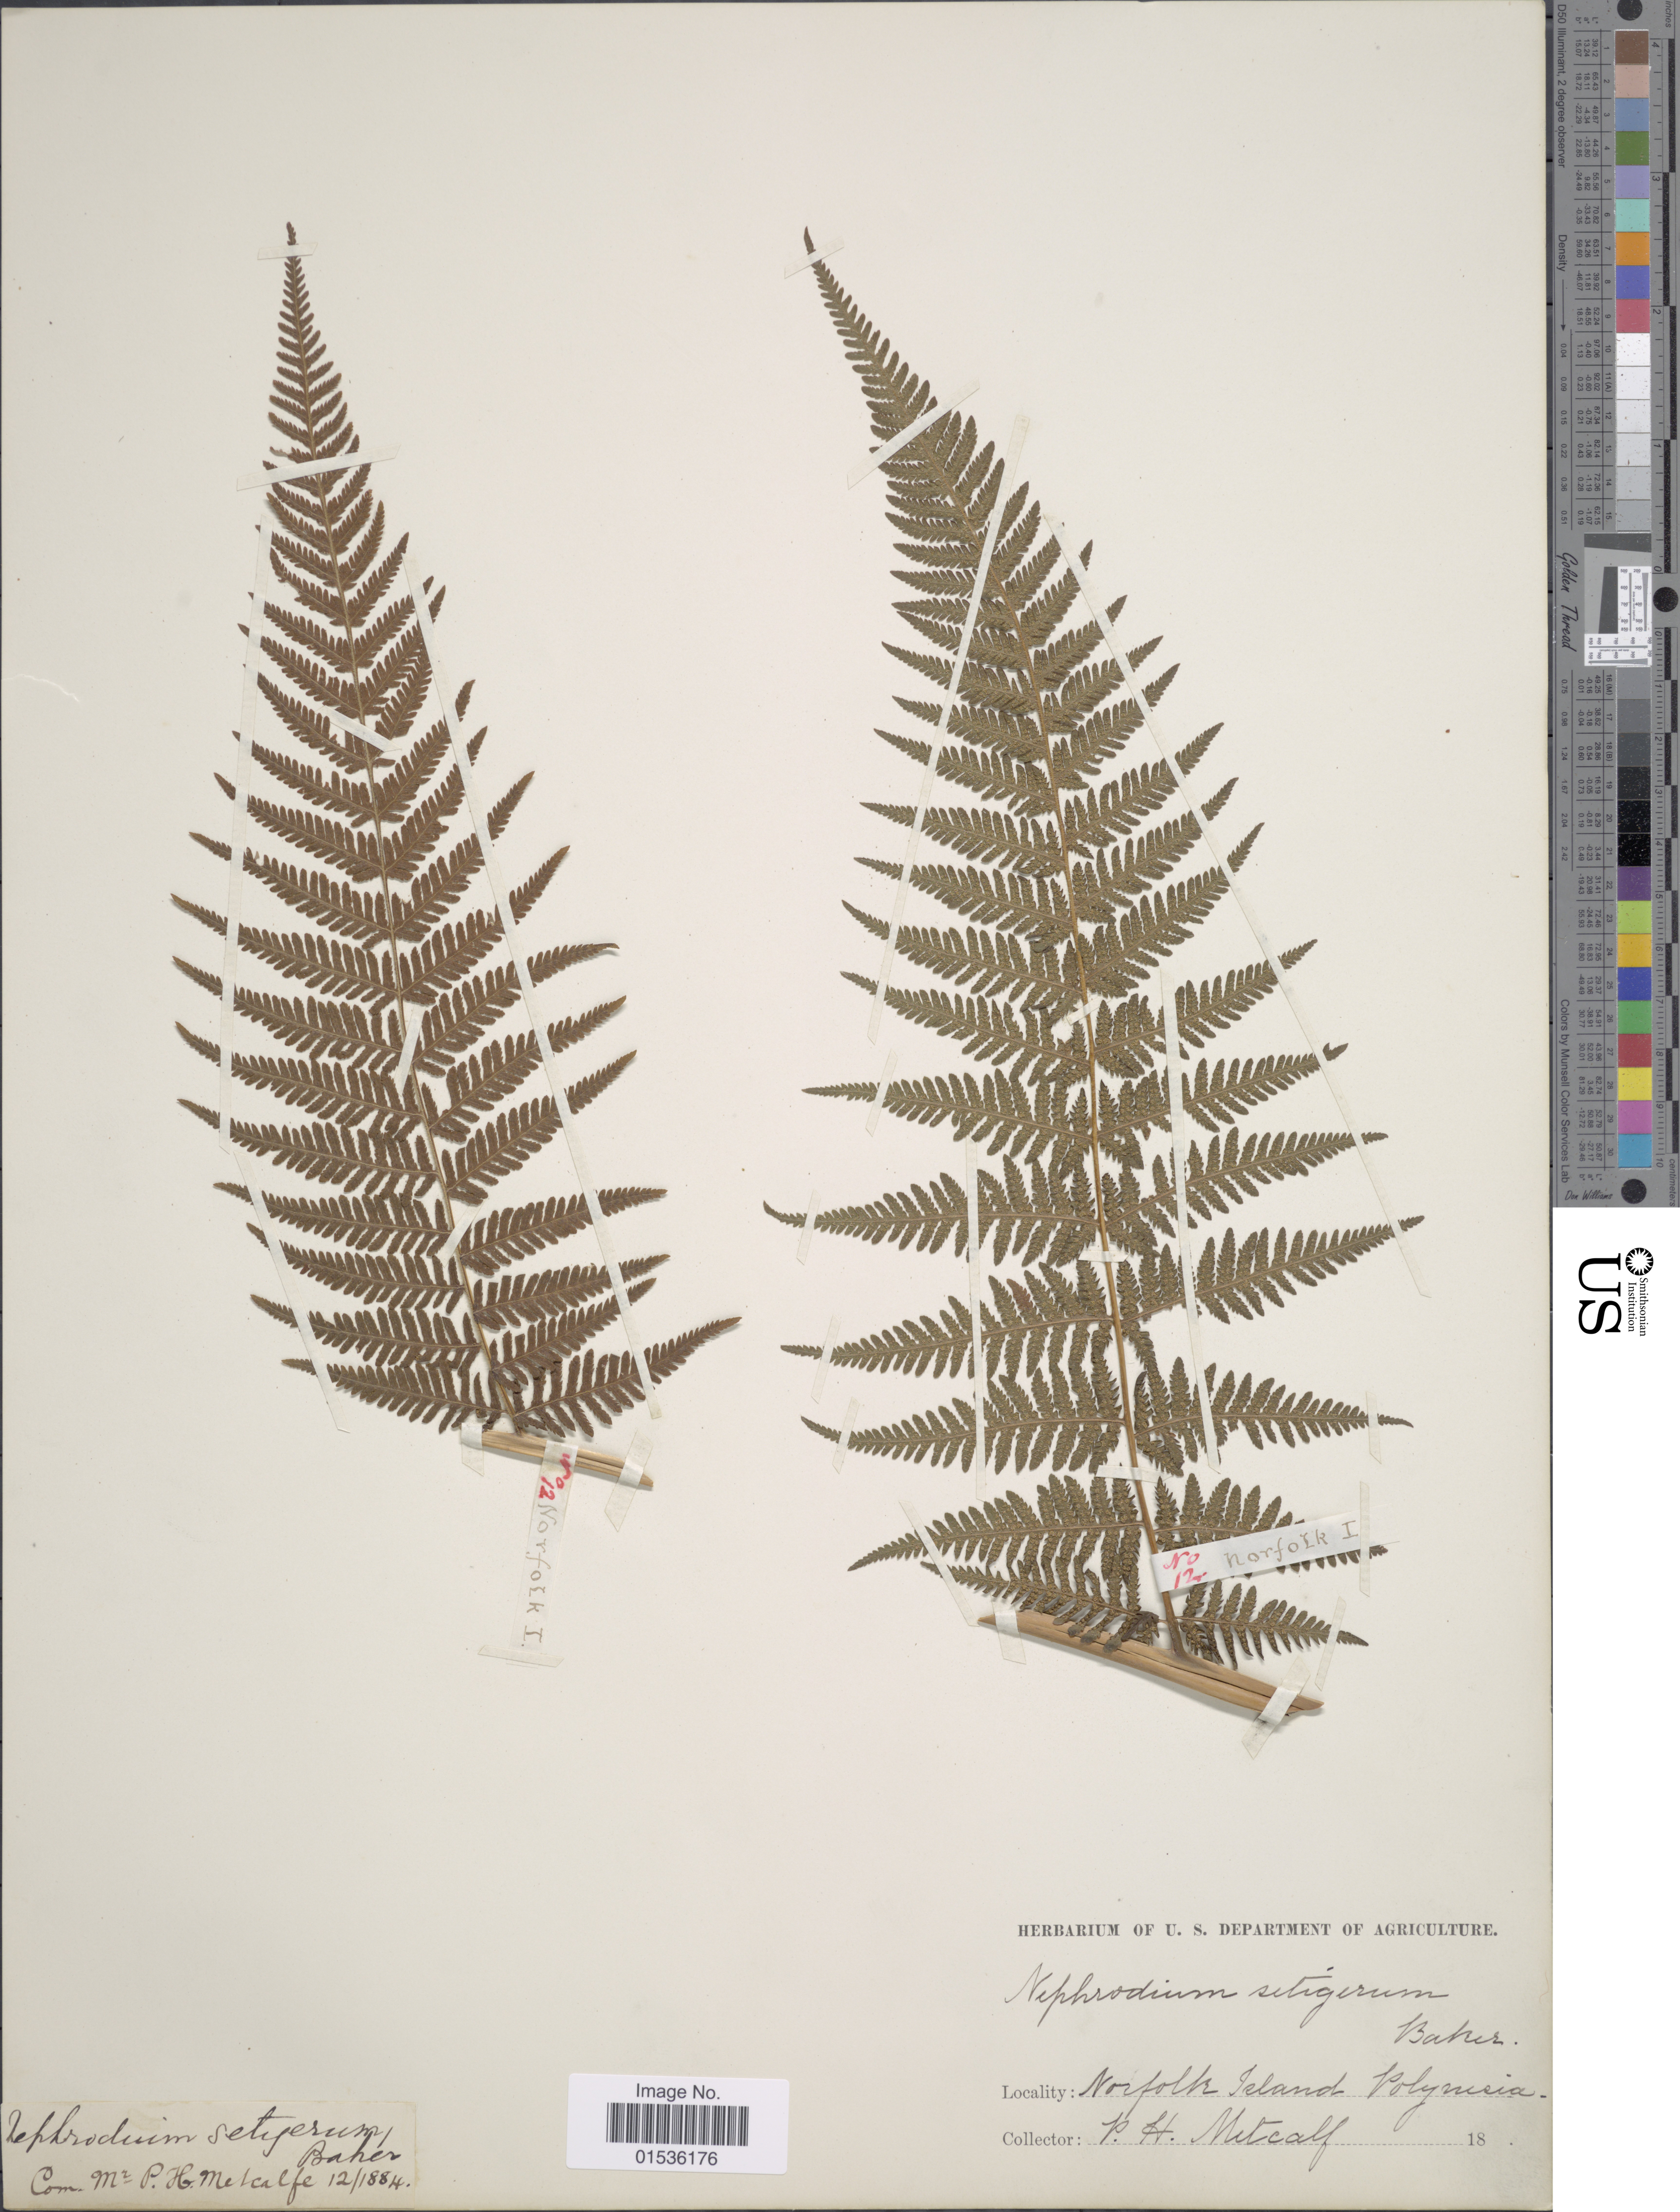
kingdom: Plantae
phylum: Tracheophyta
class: Polypodiopsida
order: Polypodiales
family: Thelypteridaceae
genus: Macrothelypteris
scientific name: Macrothelypteris torresiana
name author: (Gaudich.) Ching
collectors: P. Metcalfe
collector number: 12?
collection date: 1884-12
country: Australia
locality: Norfolk Island Polynesia.